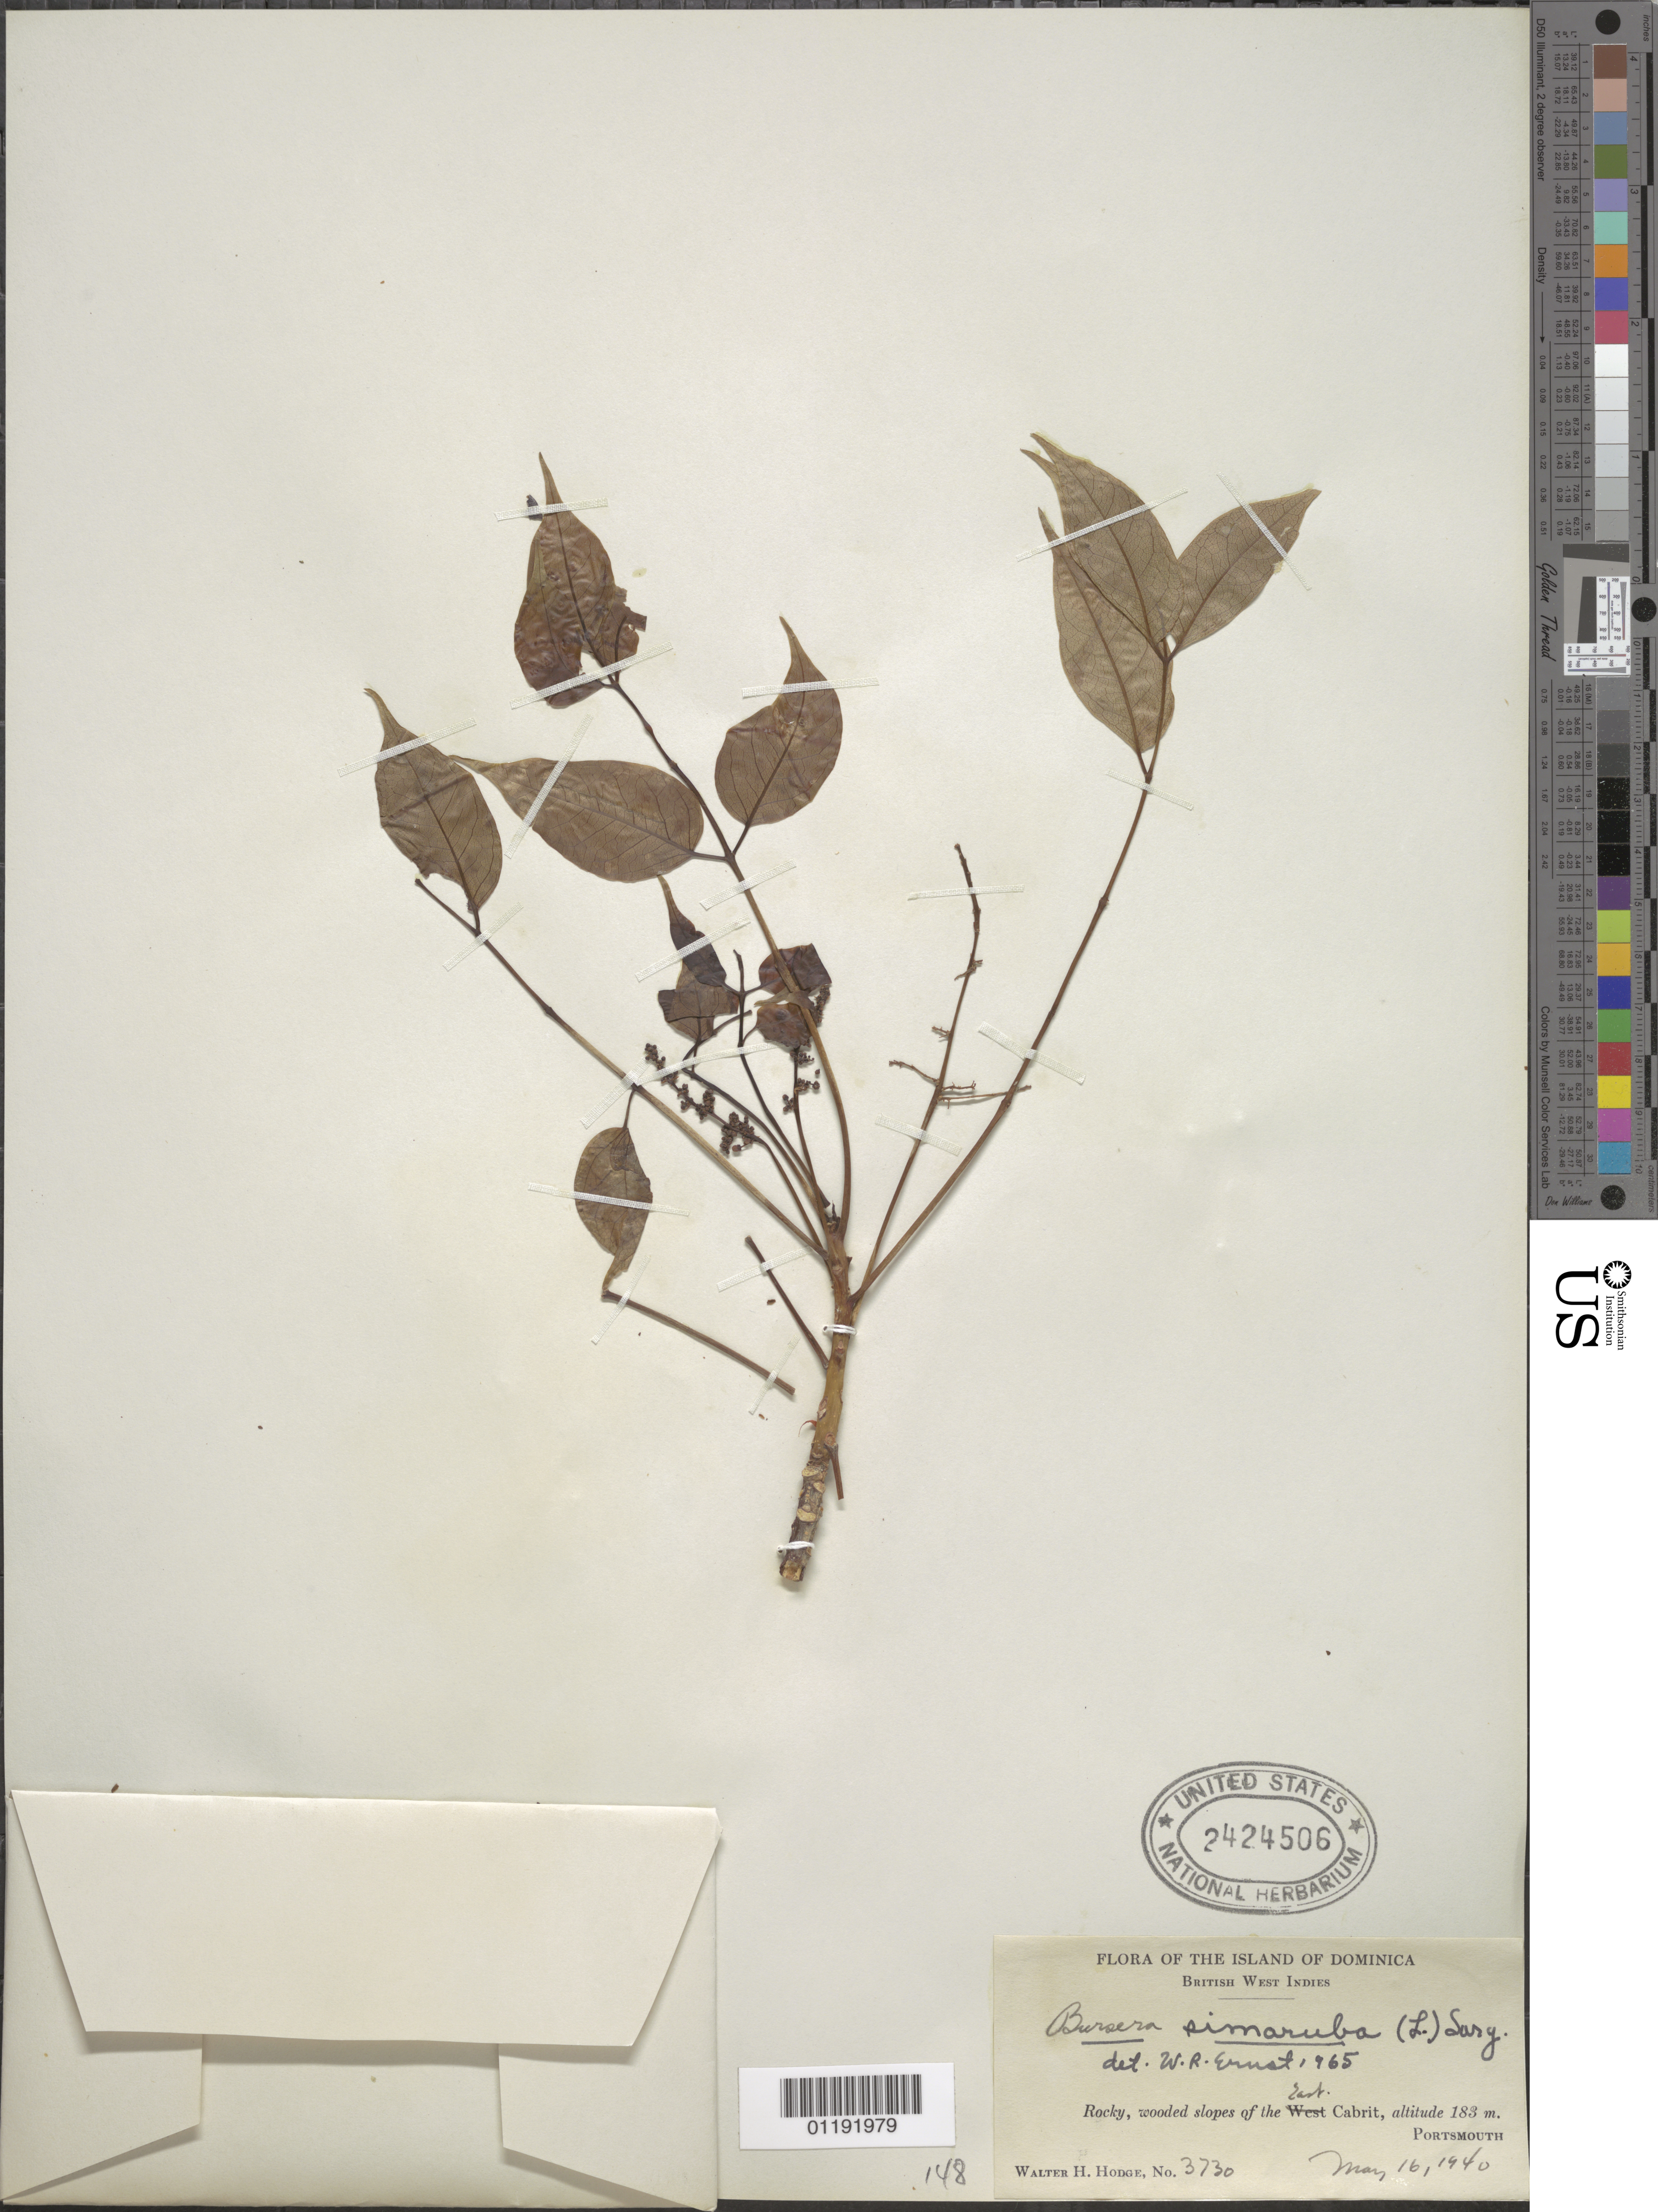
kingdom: Plantae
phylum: Tracheophyta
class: Magnoliopsida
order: Sapindales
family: Burseraceae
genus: Bursera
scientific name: Bursera simaruba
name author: (L.) Sarg.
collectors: W. Hodge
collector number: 3730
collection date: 1940-05-16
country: Dominica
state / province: St. John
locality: wooded slopes of E Cabrit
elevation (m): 183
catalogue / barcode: US 2424506